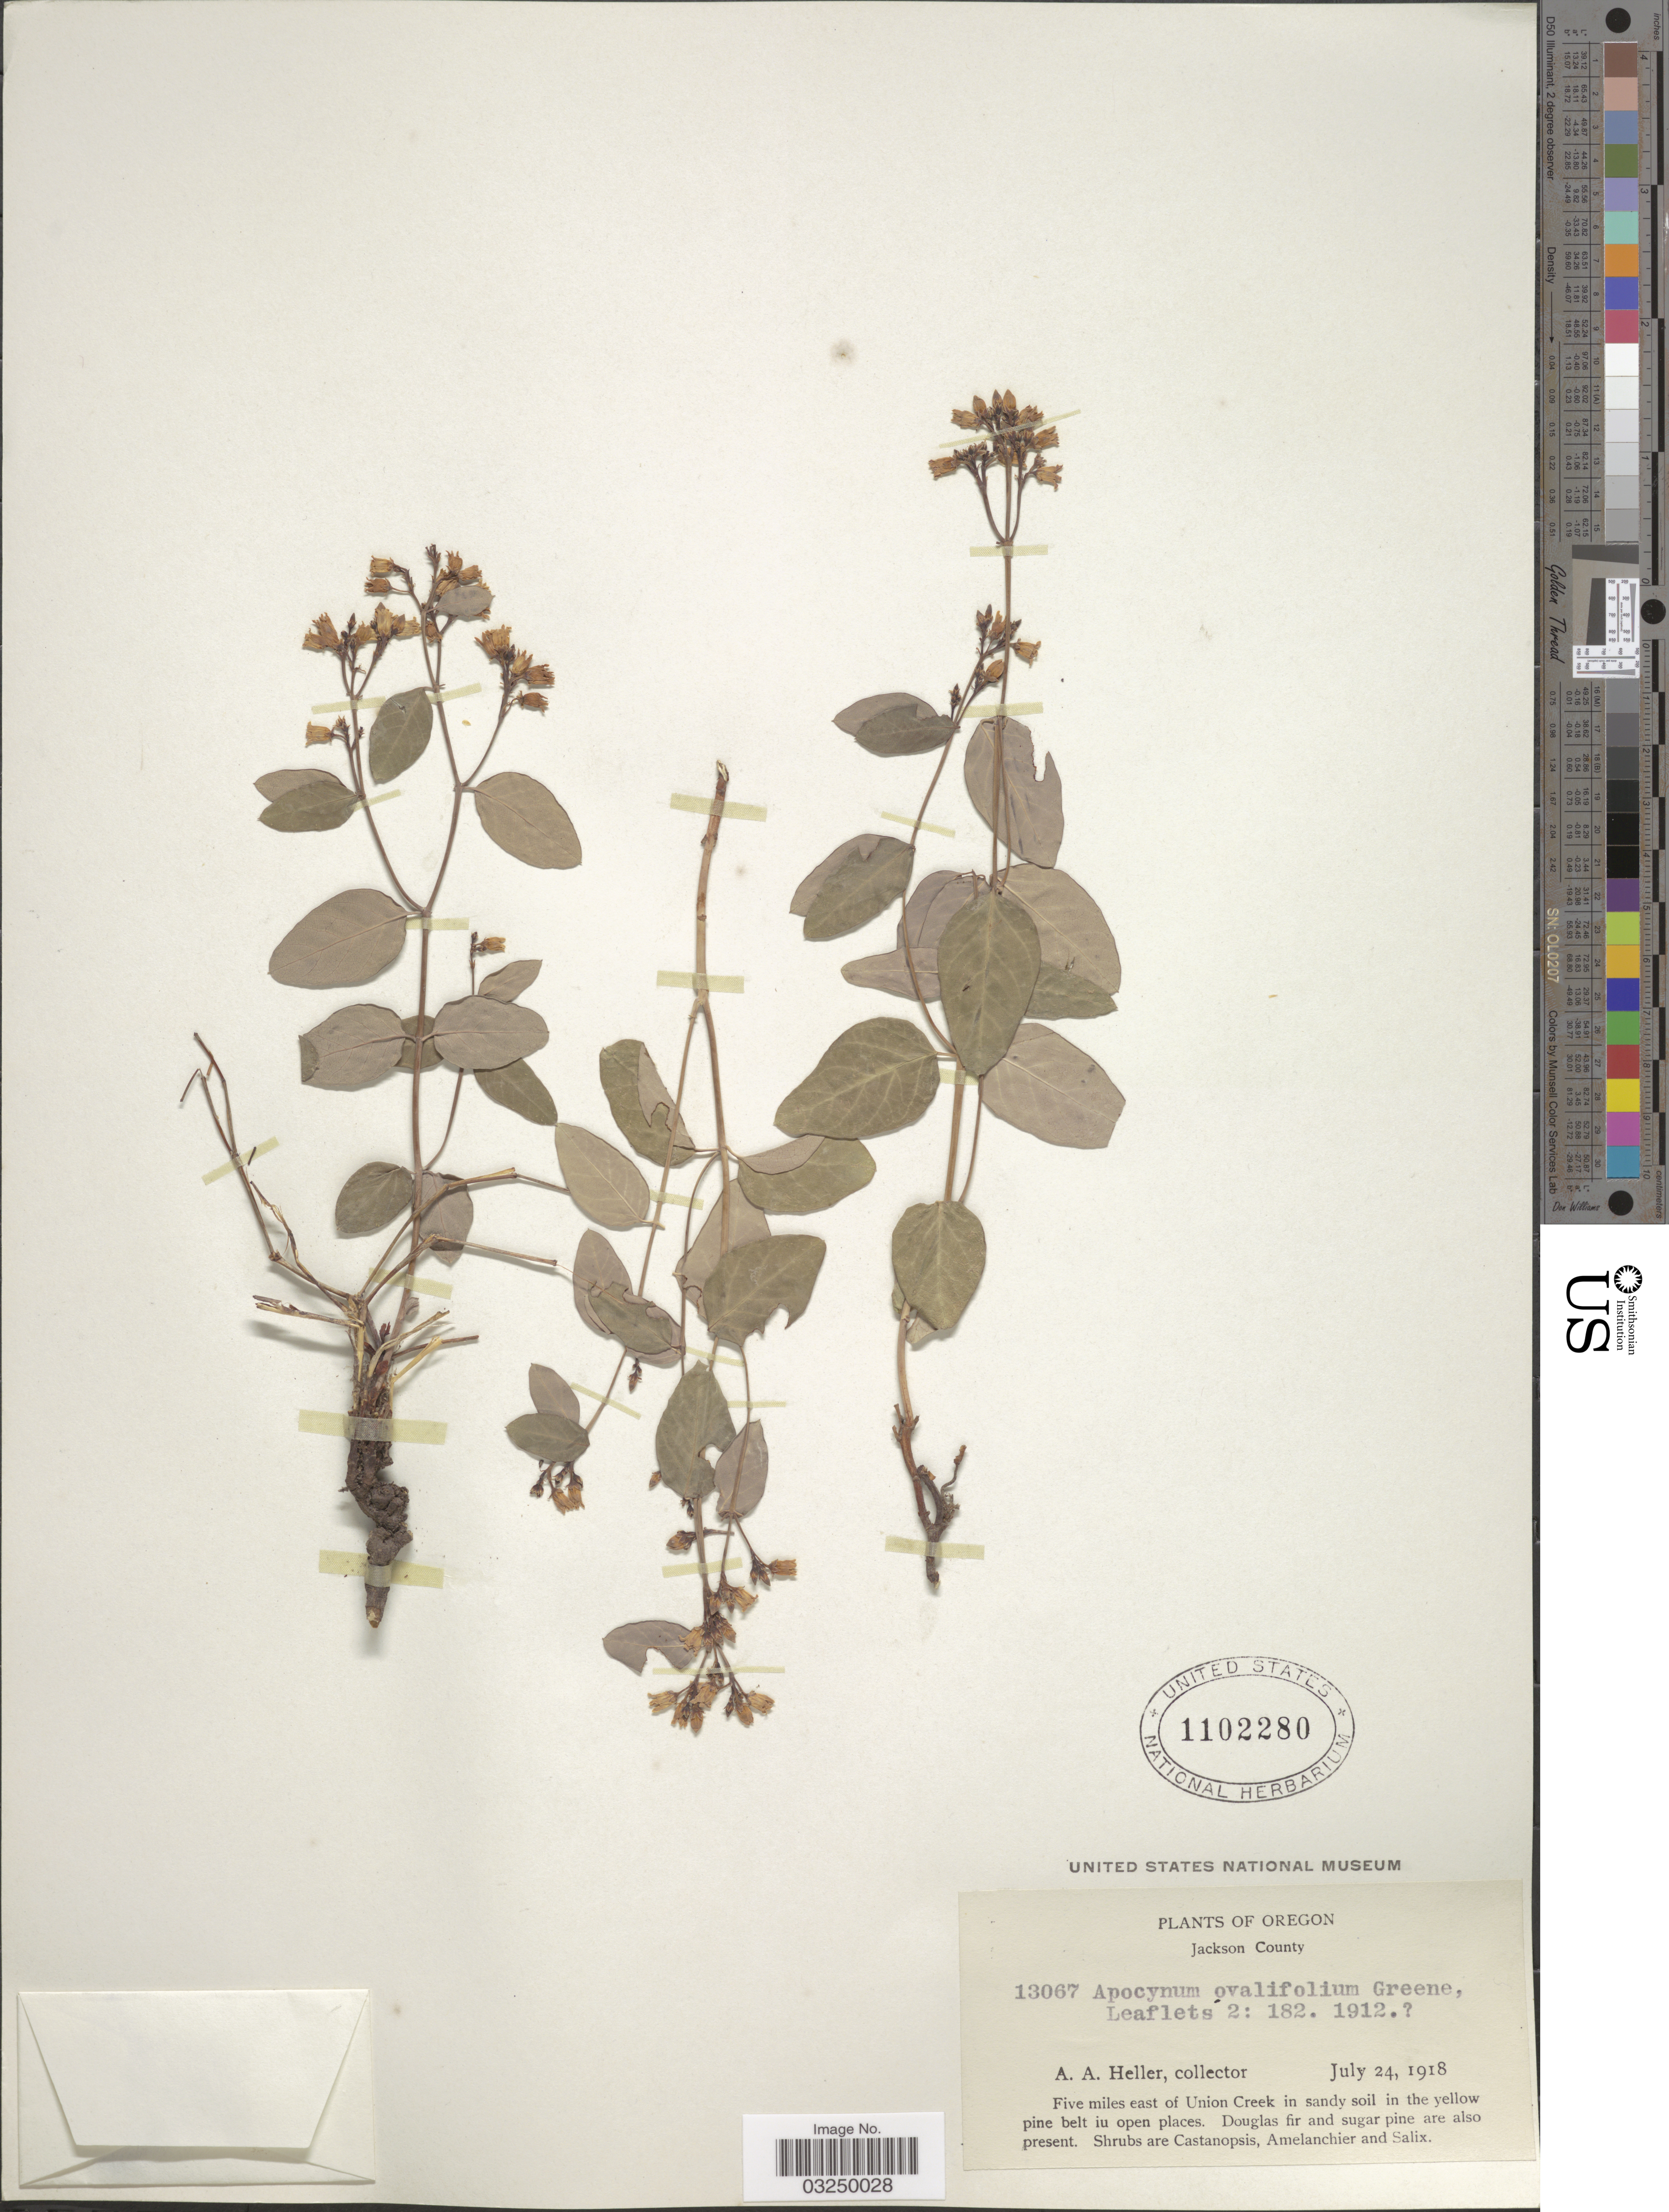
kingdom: Plantae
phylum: Tracheophyta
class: Magnoliopsida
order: Gentianales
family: Apocynaceae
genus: Apocynum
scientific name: Apocynum ovalifolium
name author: Greene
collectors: A. A. Heller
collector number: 13067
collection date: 1918-07-24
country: United States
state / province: Oregon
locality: Jackson County. Five miles east of Union Creek in sandy soil in the yellow pine belt iu open places.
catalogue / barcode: US 1102280